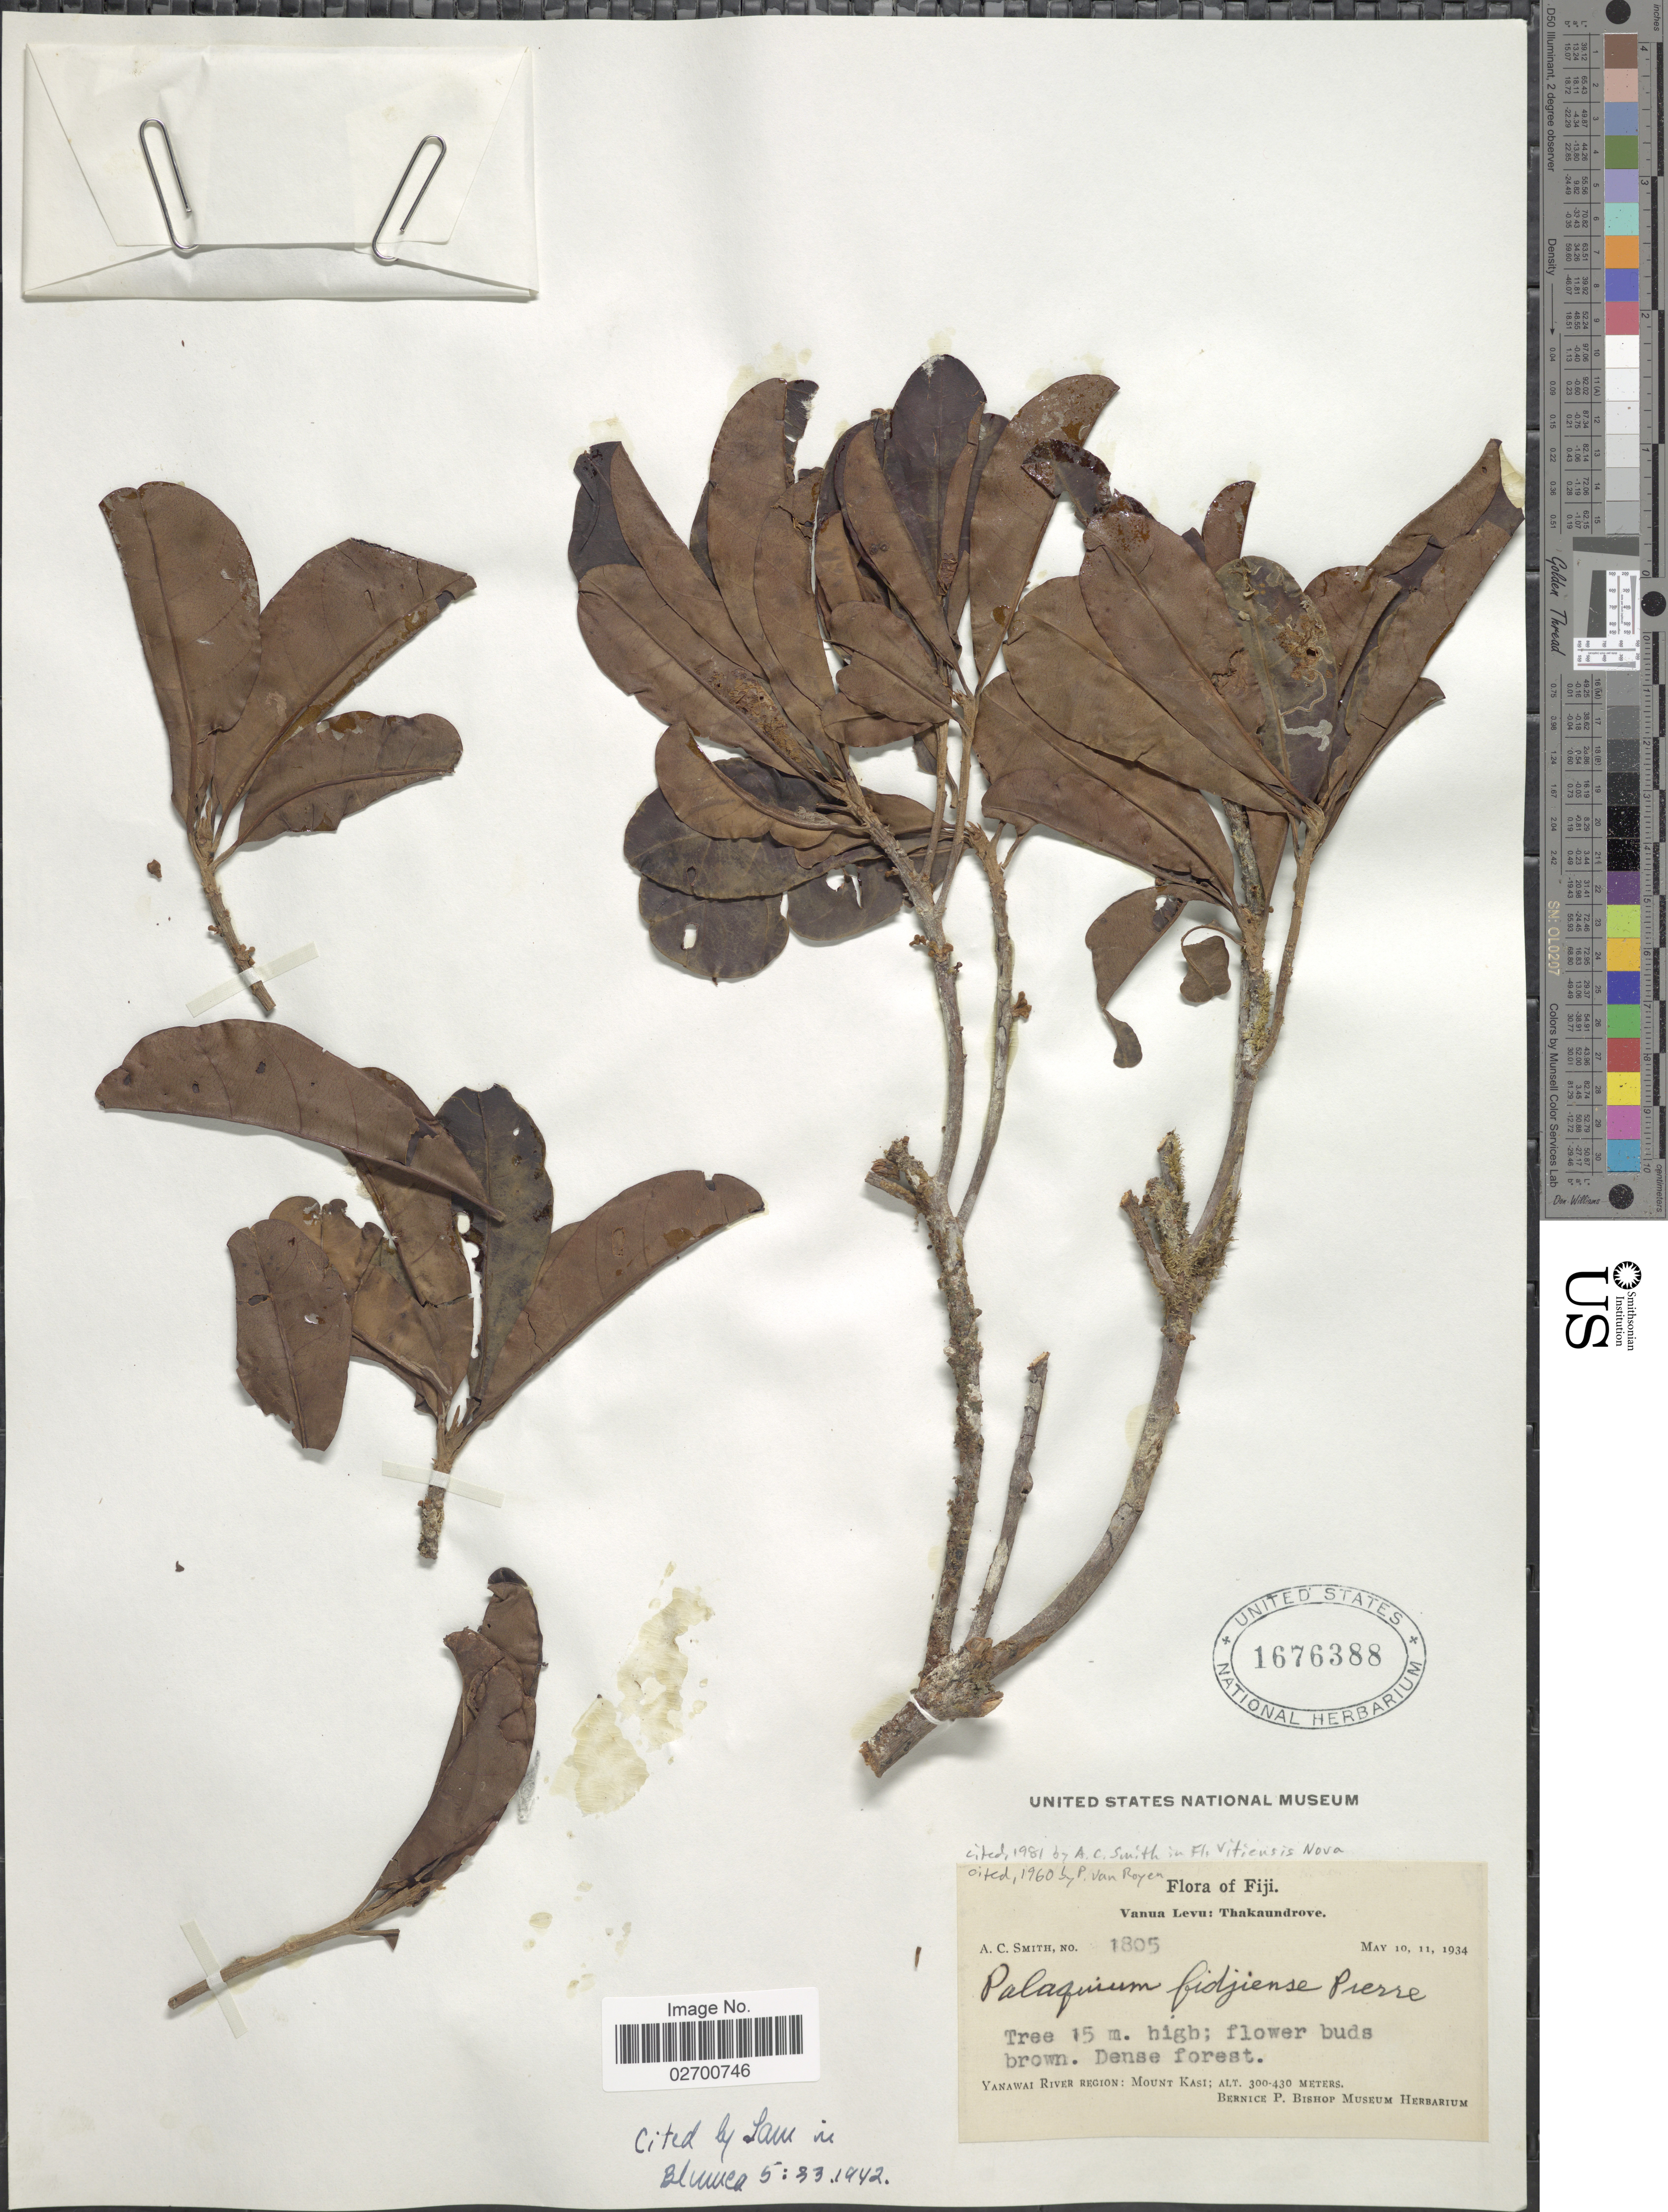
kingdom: Plantae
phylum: Tracheophyta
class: Magnoliopsida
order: Ericales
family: Sapotaceae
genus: Palaquium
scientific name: Palaquium fidjiense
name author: Pierre ex Dubard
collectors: A. C. Smith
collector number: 1805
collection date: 1934-05-10/1934-05-11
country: Fiji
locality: Vanua Levu: Thakaundrove. Yanawai River region: Mount Kasi.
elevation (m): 300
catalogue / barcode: US 1676388